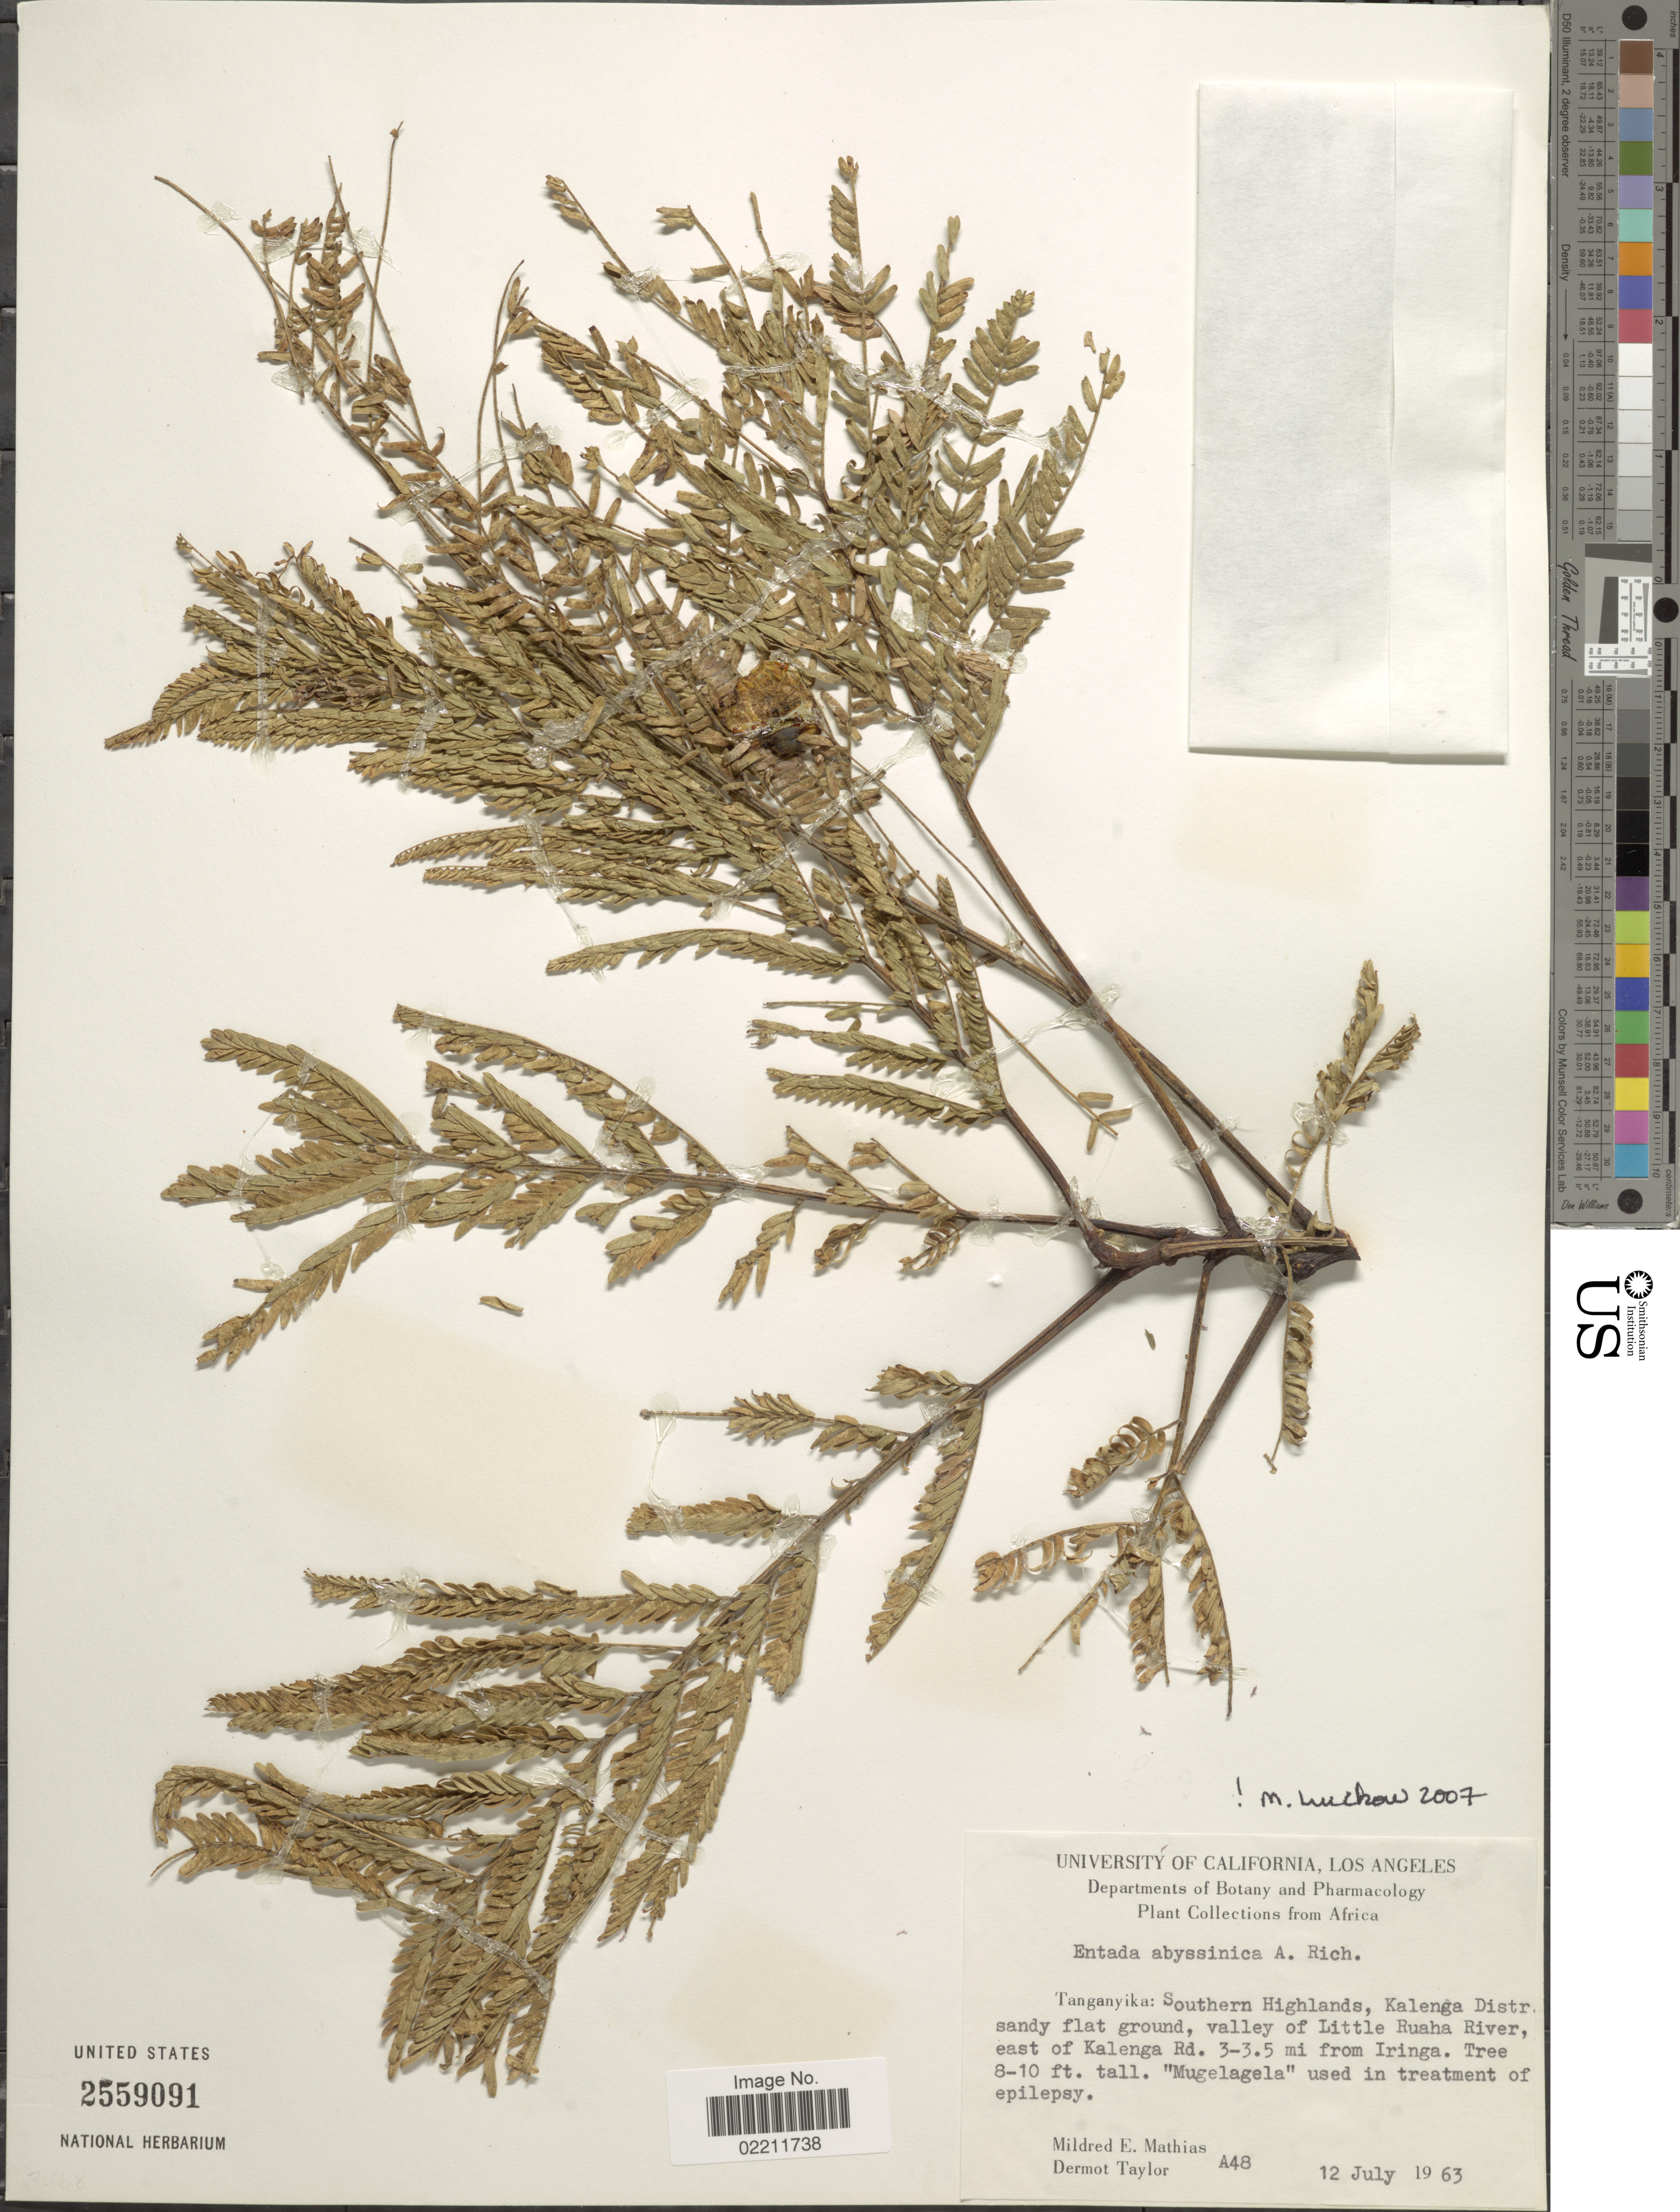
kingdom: Plantae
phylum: Tracheophyta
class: Magnoliopsida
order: Fabales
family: Fabaceae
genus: Entada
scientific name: Entada abyssinica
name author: Steud. ex A. Rich.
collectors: M. E. Mathias & D. Taylor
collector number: A48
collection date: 1963-07-12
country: Tanzania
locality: Tanganyika: Southern Highlands, Kalenga Distr sandy flats ground, valley of Little Ruaha River east of Kalenga Rd., 3-3.5 mi from Iringa.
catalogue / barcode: US 2559091